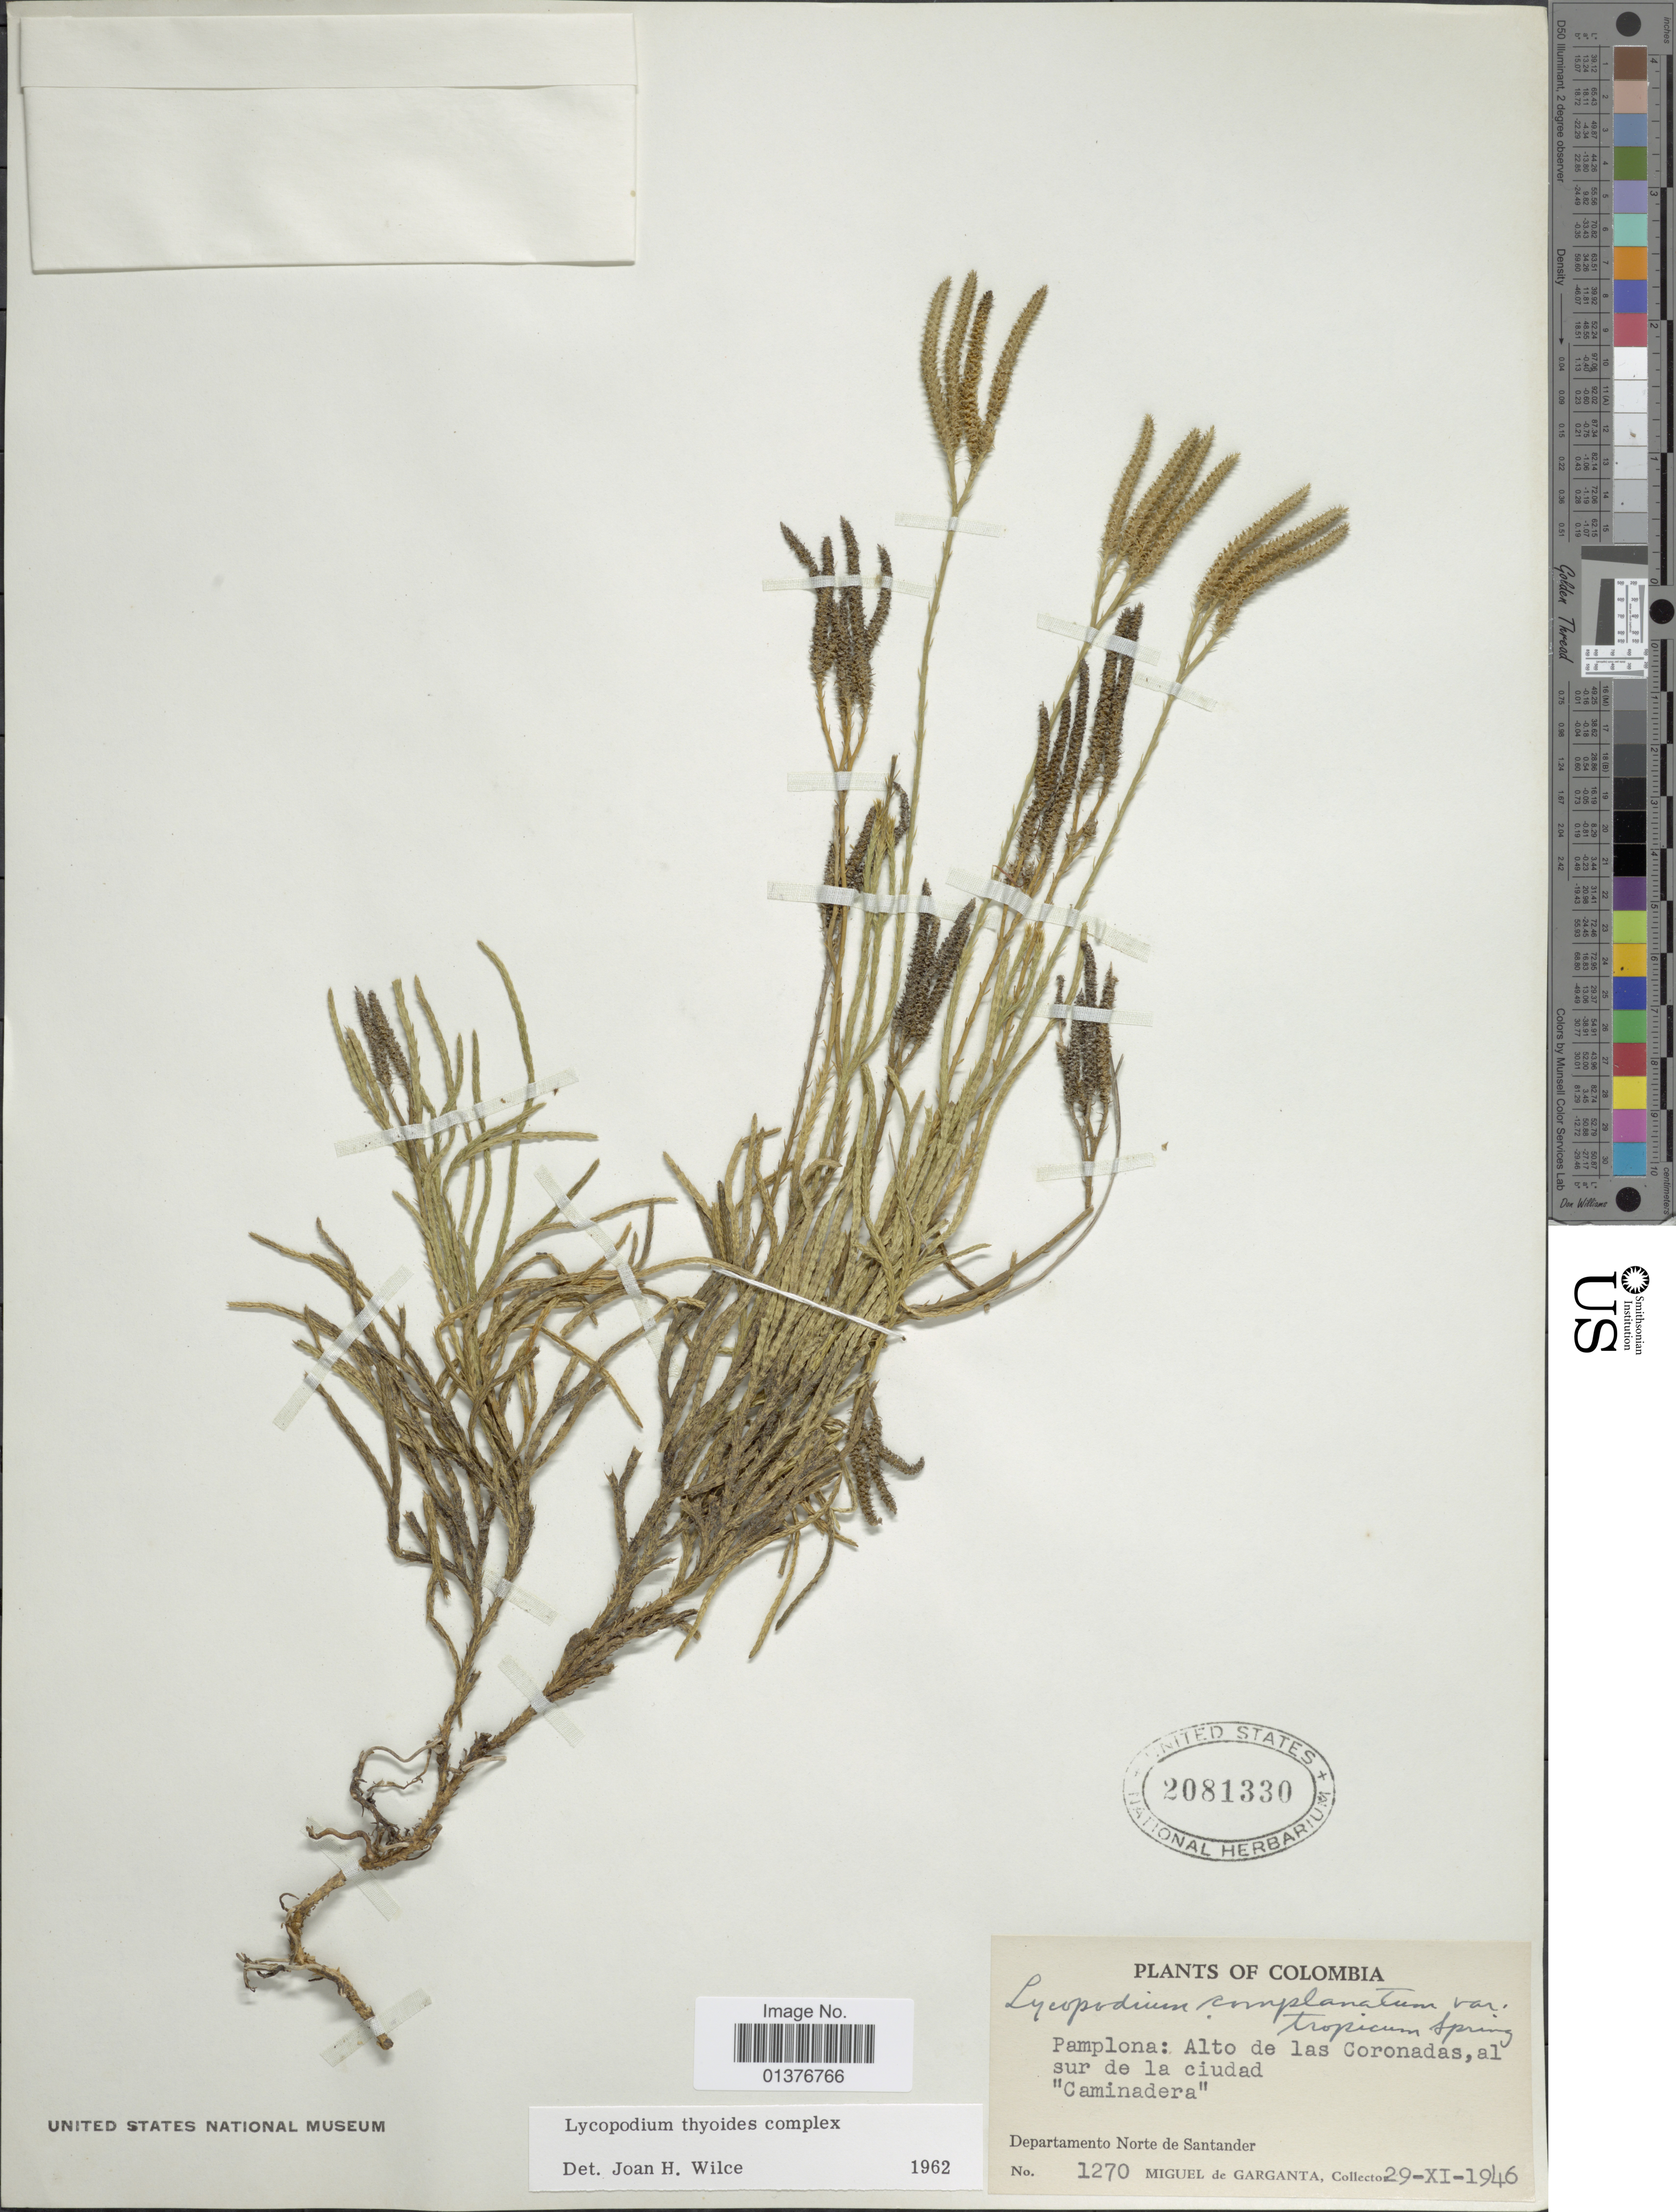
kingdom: Plantae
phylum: Tracheophyta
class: Lycopodiopsida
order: Lycopodiales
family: Lycopodiaceae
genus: Diphasiastrum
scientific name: Diphasiastrum thyoides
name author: (Humb. & Bonpl. ex Willd.) Holub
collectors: M. Garganta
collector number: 1270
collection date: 1946-11-29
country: Colombia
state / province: Norte de Santander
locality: Pampalona: alto de las Coronadas, al sur de la ciudad Caminadera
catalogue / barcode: US 2081330